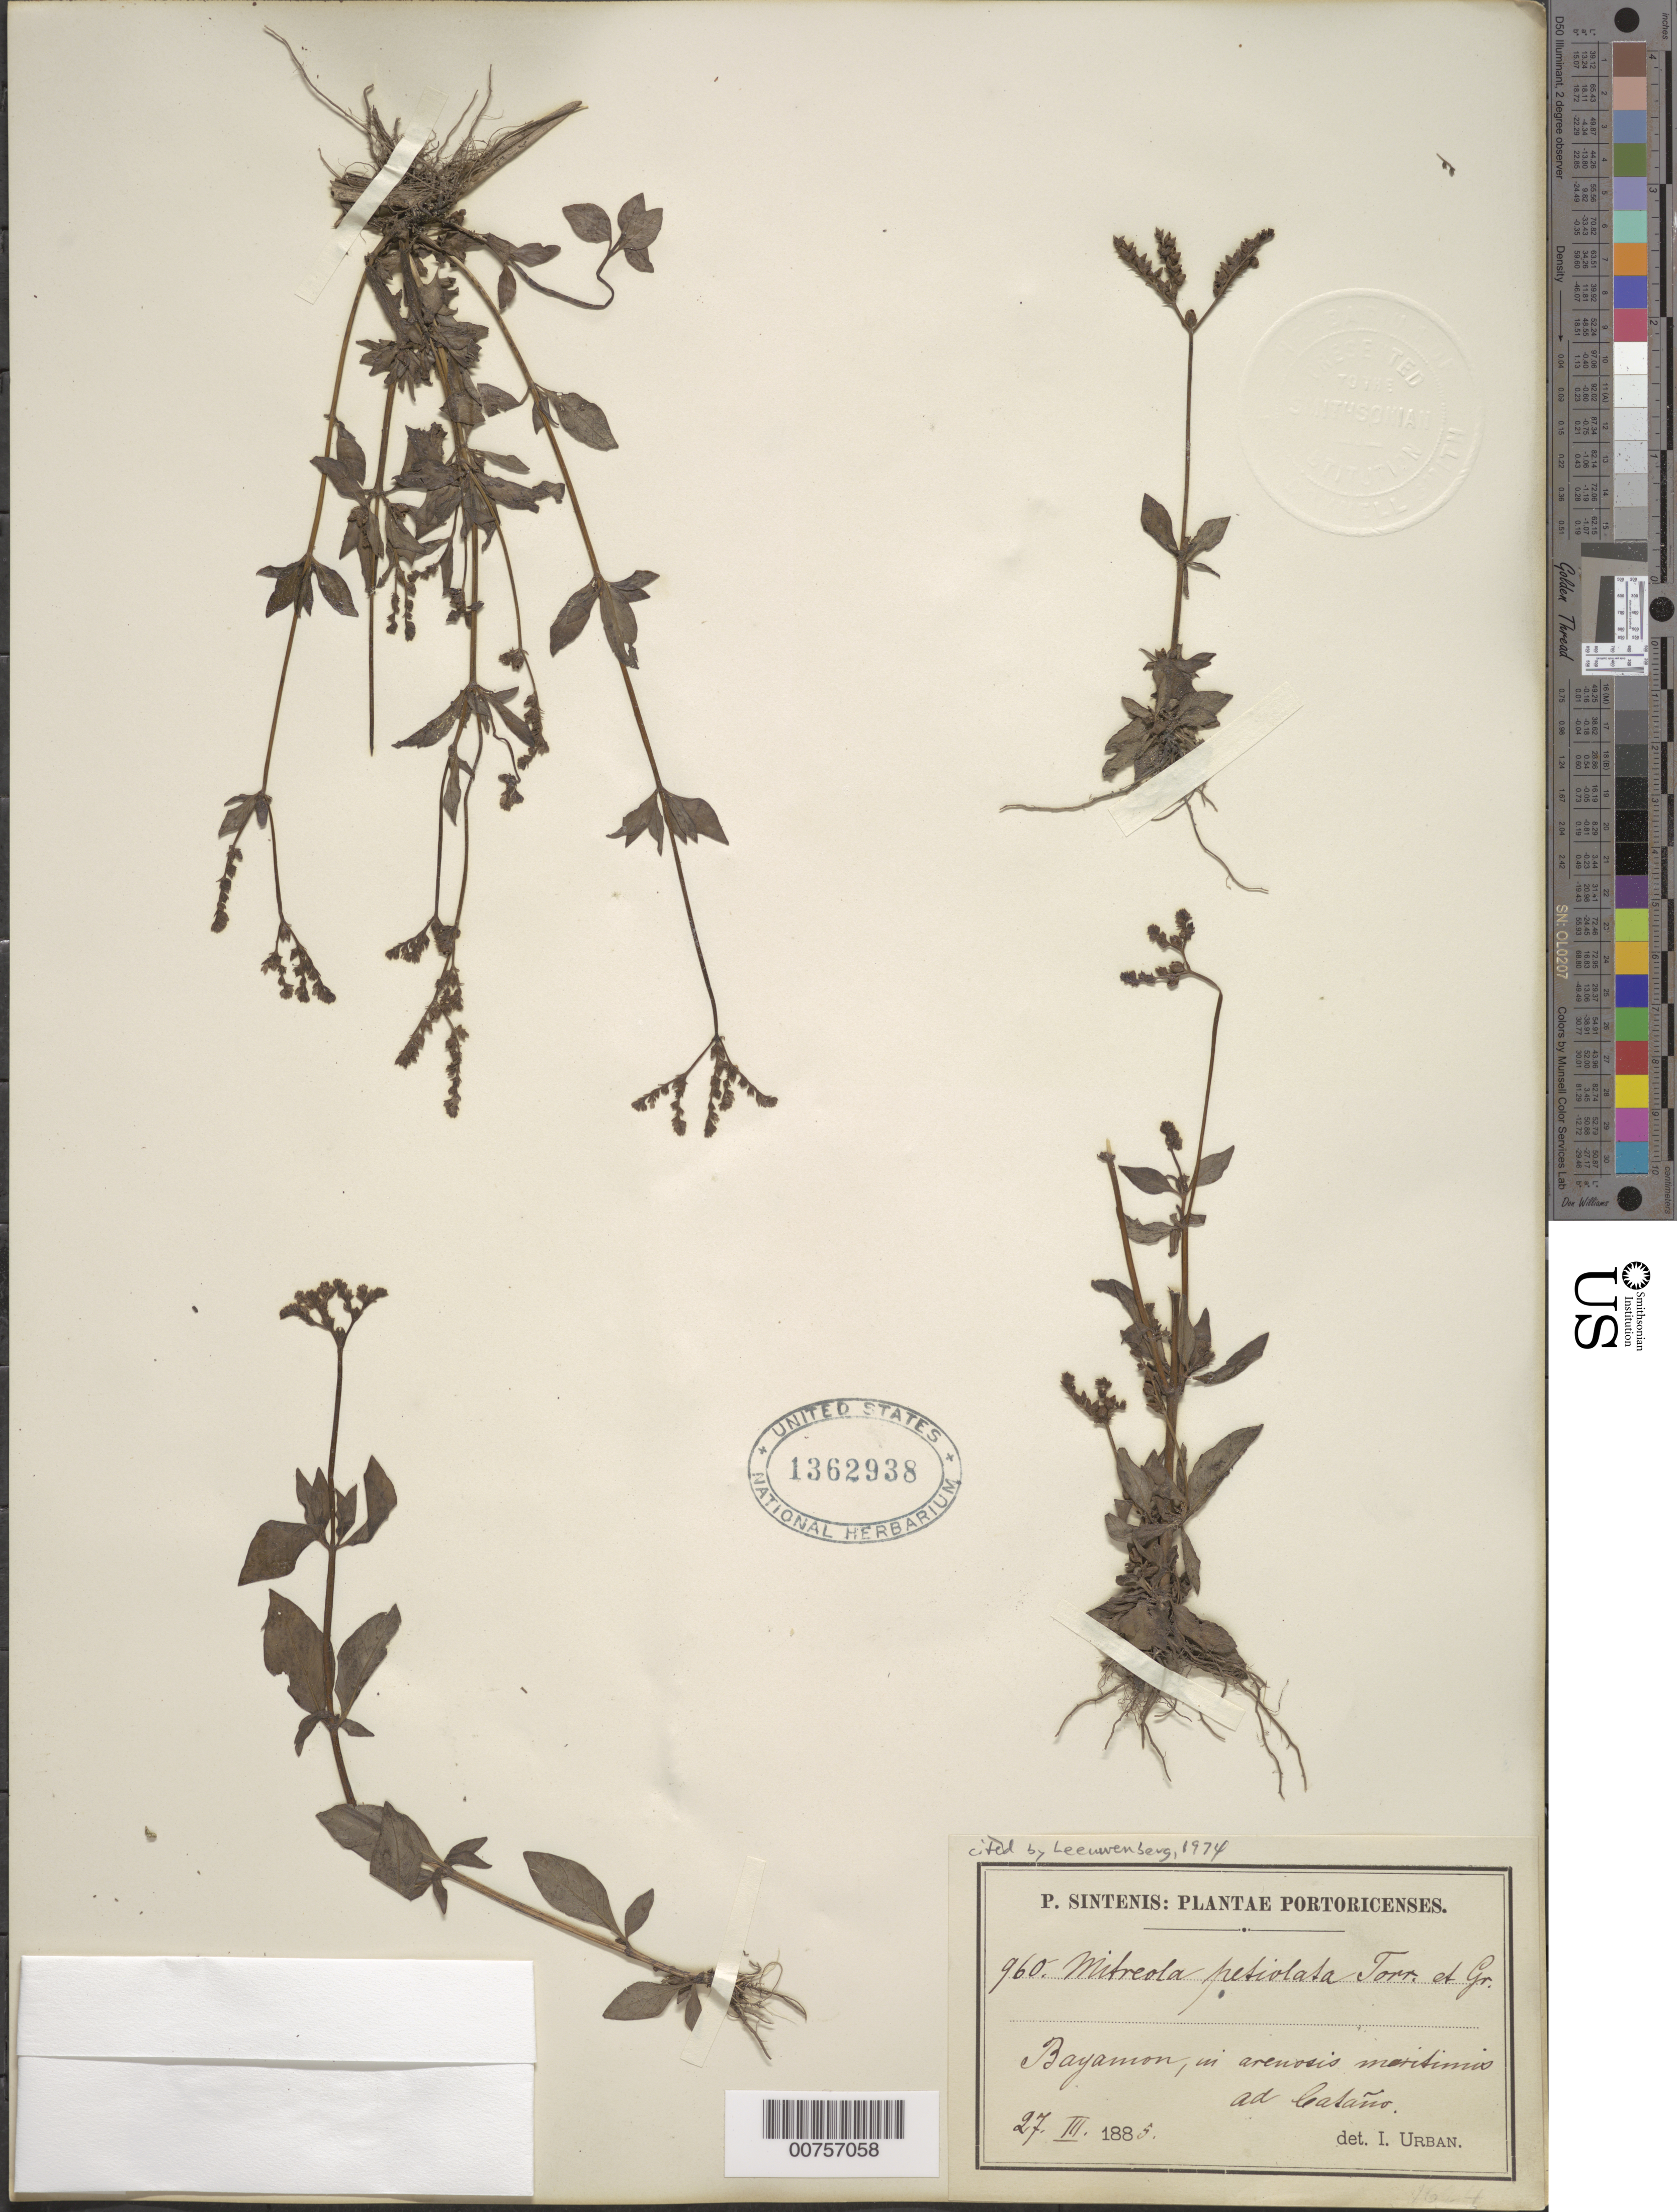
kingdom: Plantae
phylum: Tracheophyta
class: Magnoliopsida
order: Gentianales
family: Loganiaceae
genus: Mitreola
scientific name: Mitreola petiolata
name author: (J.F. Gmel.) Torr. & A. Gray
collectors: P. Sintenis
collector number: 960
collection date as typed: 27 Mar 1885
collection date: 1885-03-27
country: Puerto Rico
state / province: Bayamón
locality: Bayamón, in arenosis maritimus ad Cataño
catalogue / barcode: US 1362938